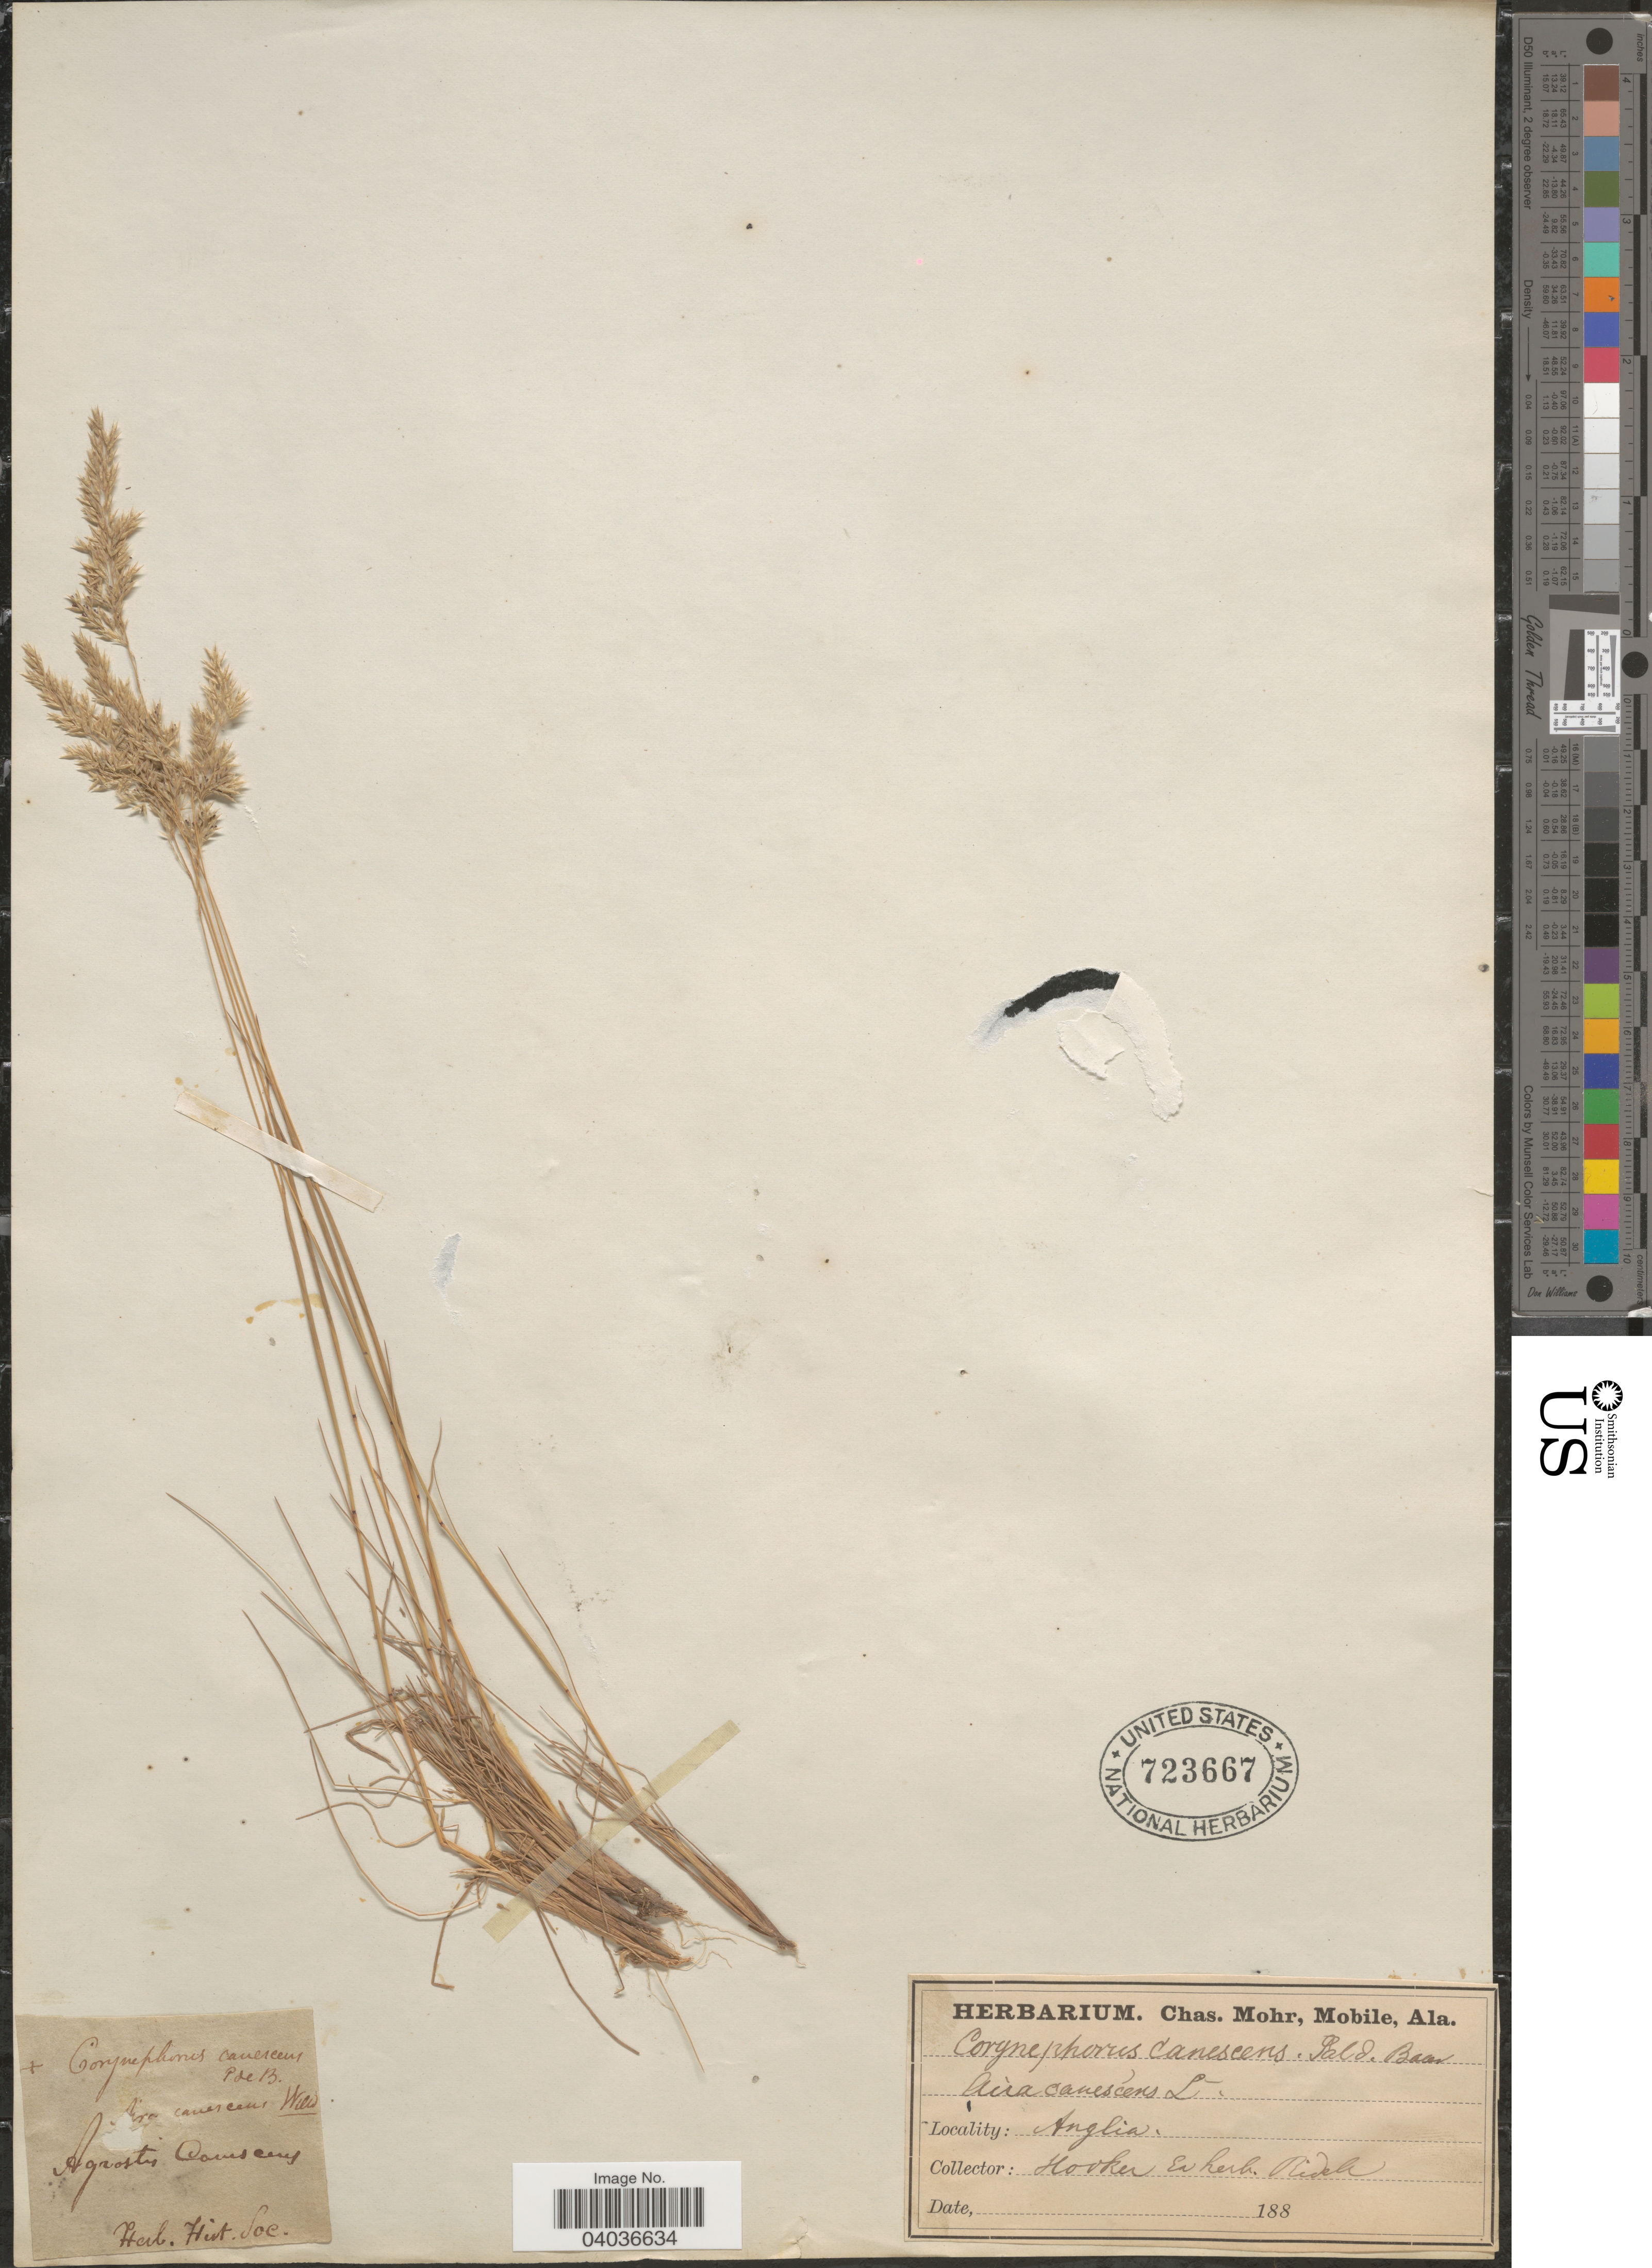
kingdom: Plantae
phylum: Tracheophyta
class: Liliopsida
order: Poales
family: Poaceae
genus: Corynephorus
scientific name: Corynephorus canescens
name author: (L, MEL) P. Beauv.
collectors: -. Hooker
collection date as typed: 188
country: United Kingdom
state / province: England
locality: Anglia.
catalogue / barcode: US 723667